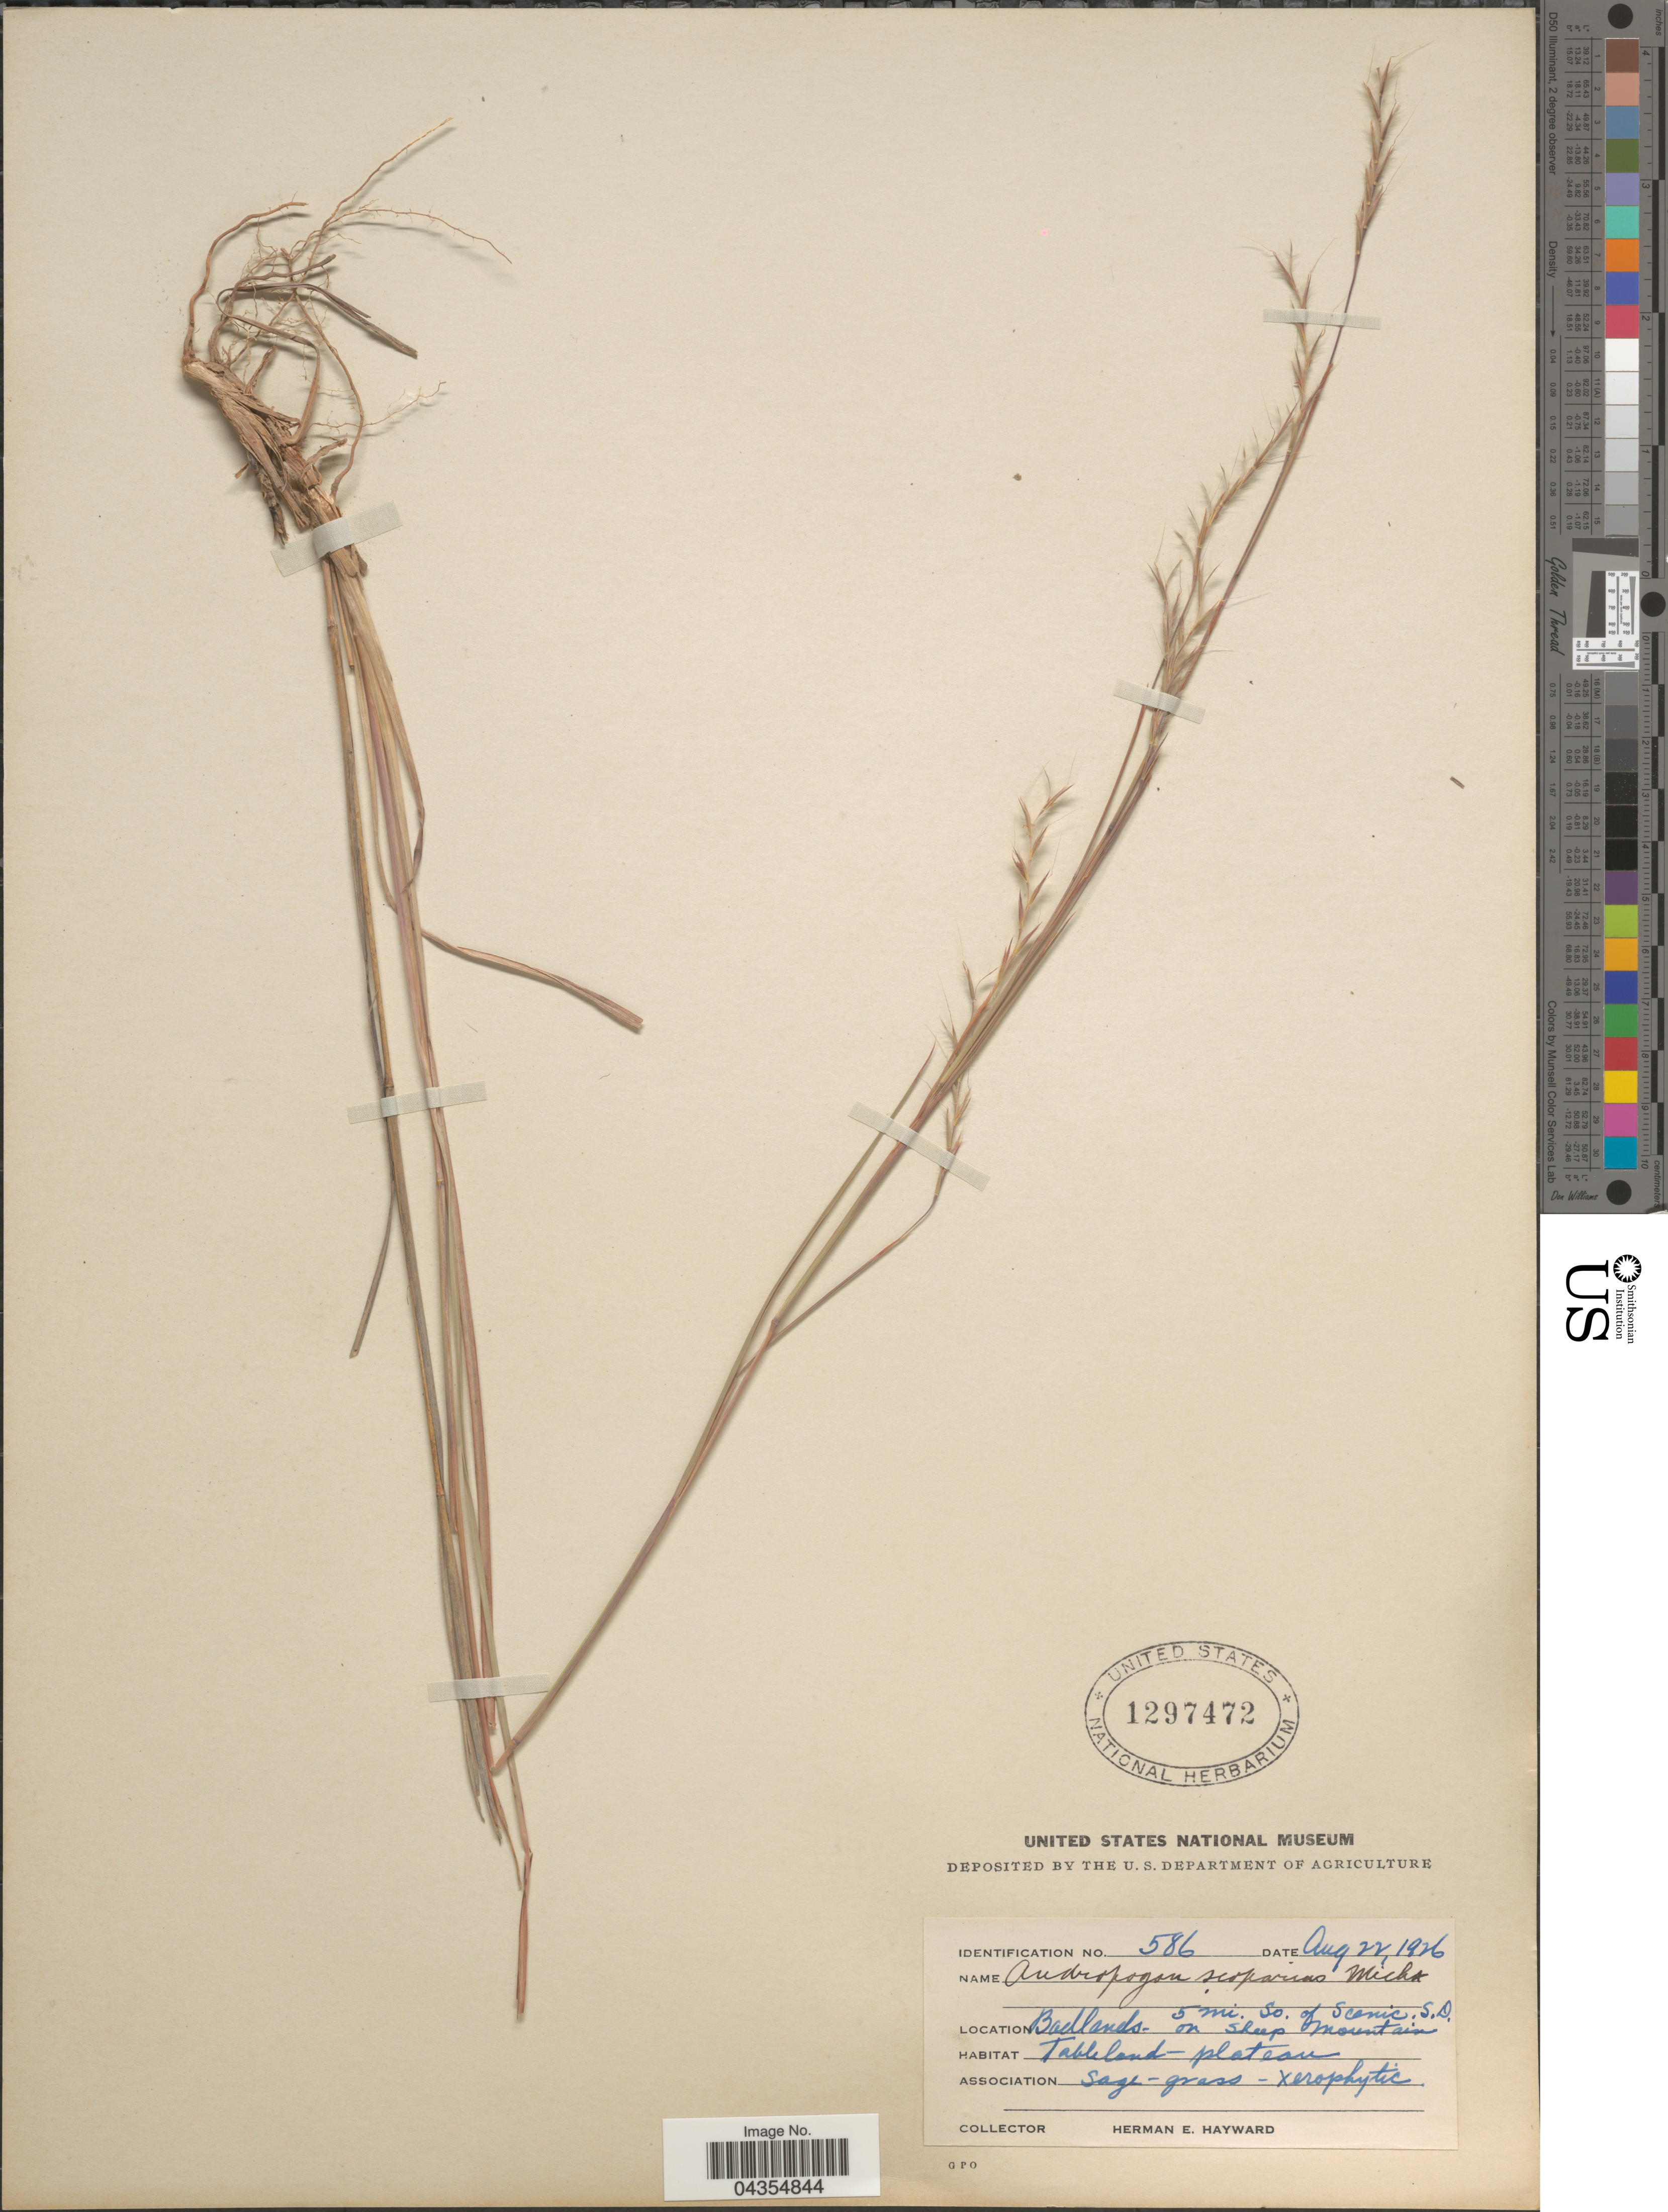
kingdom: Plantae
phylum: Tracheophyta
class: Liliopsida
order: Poales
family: Poaceae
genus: Schizachyrium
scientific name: Schizachyrium sanguineum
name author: (Retz.) Alston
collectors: H. Hayward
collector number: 586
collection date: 1826-08-22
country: United States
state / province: South Dakota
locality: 5 mi. So. of Scenic.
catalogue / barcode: US 1297472